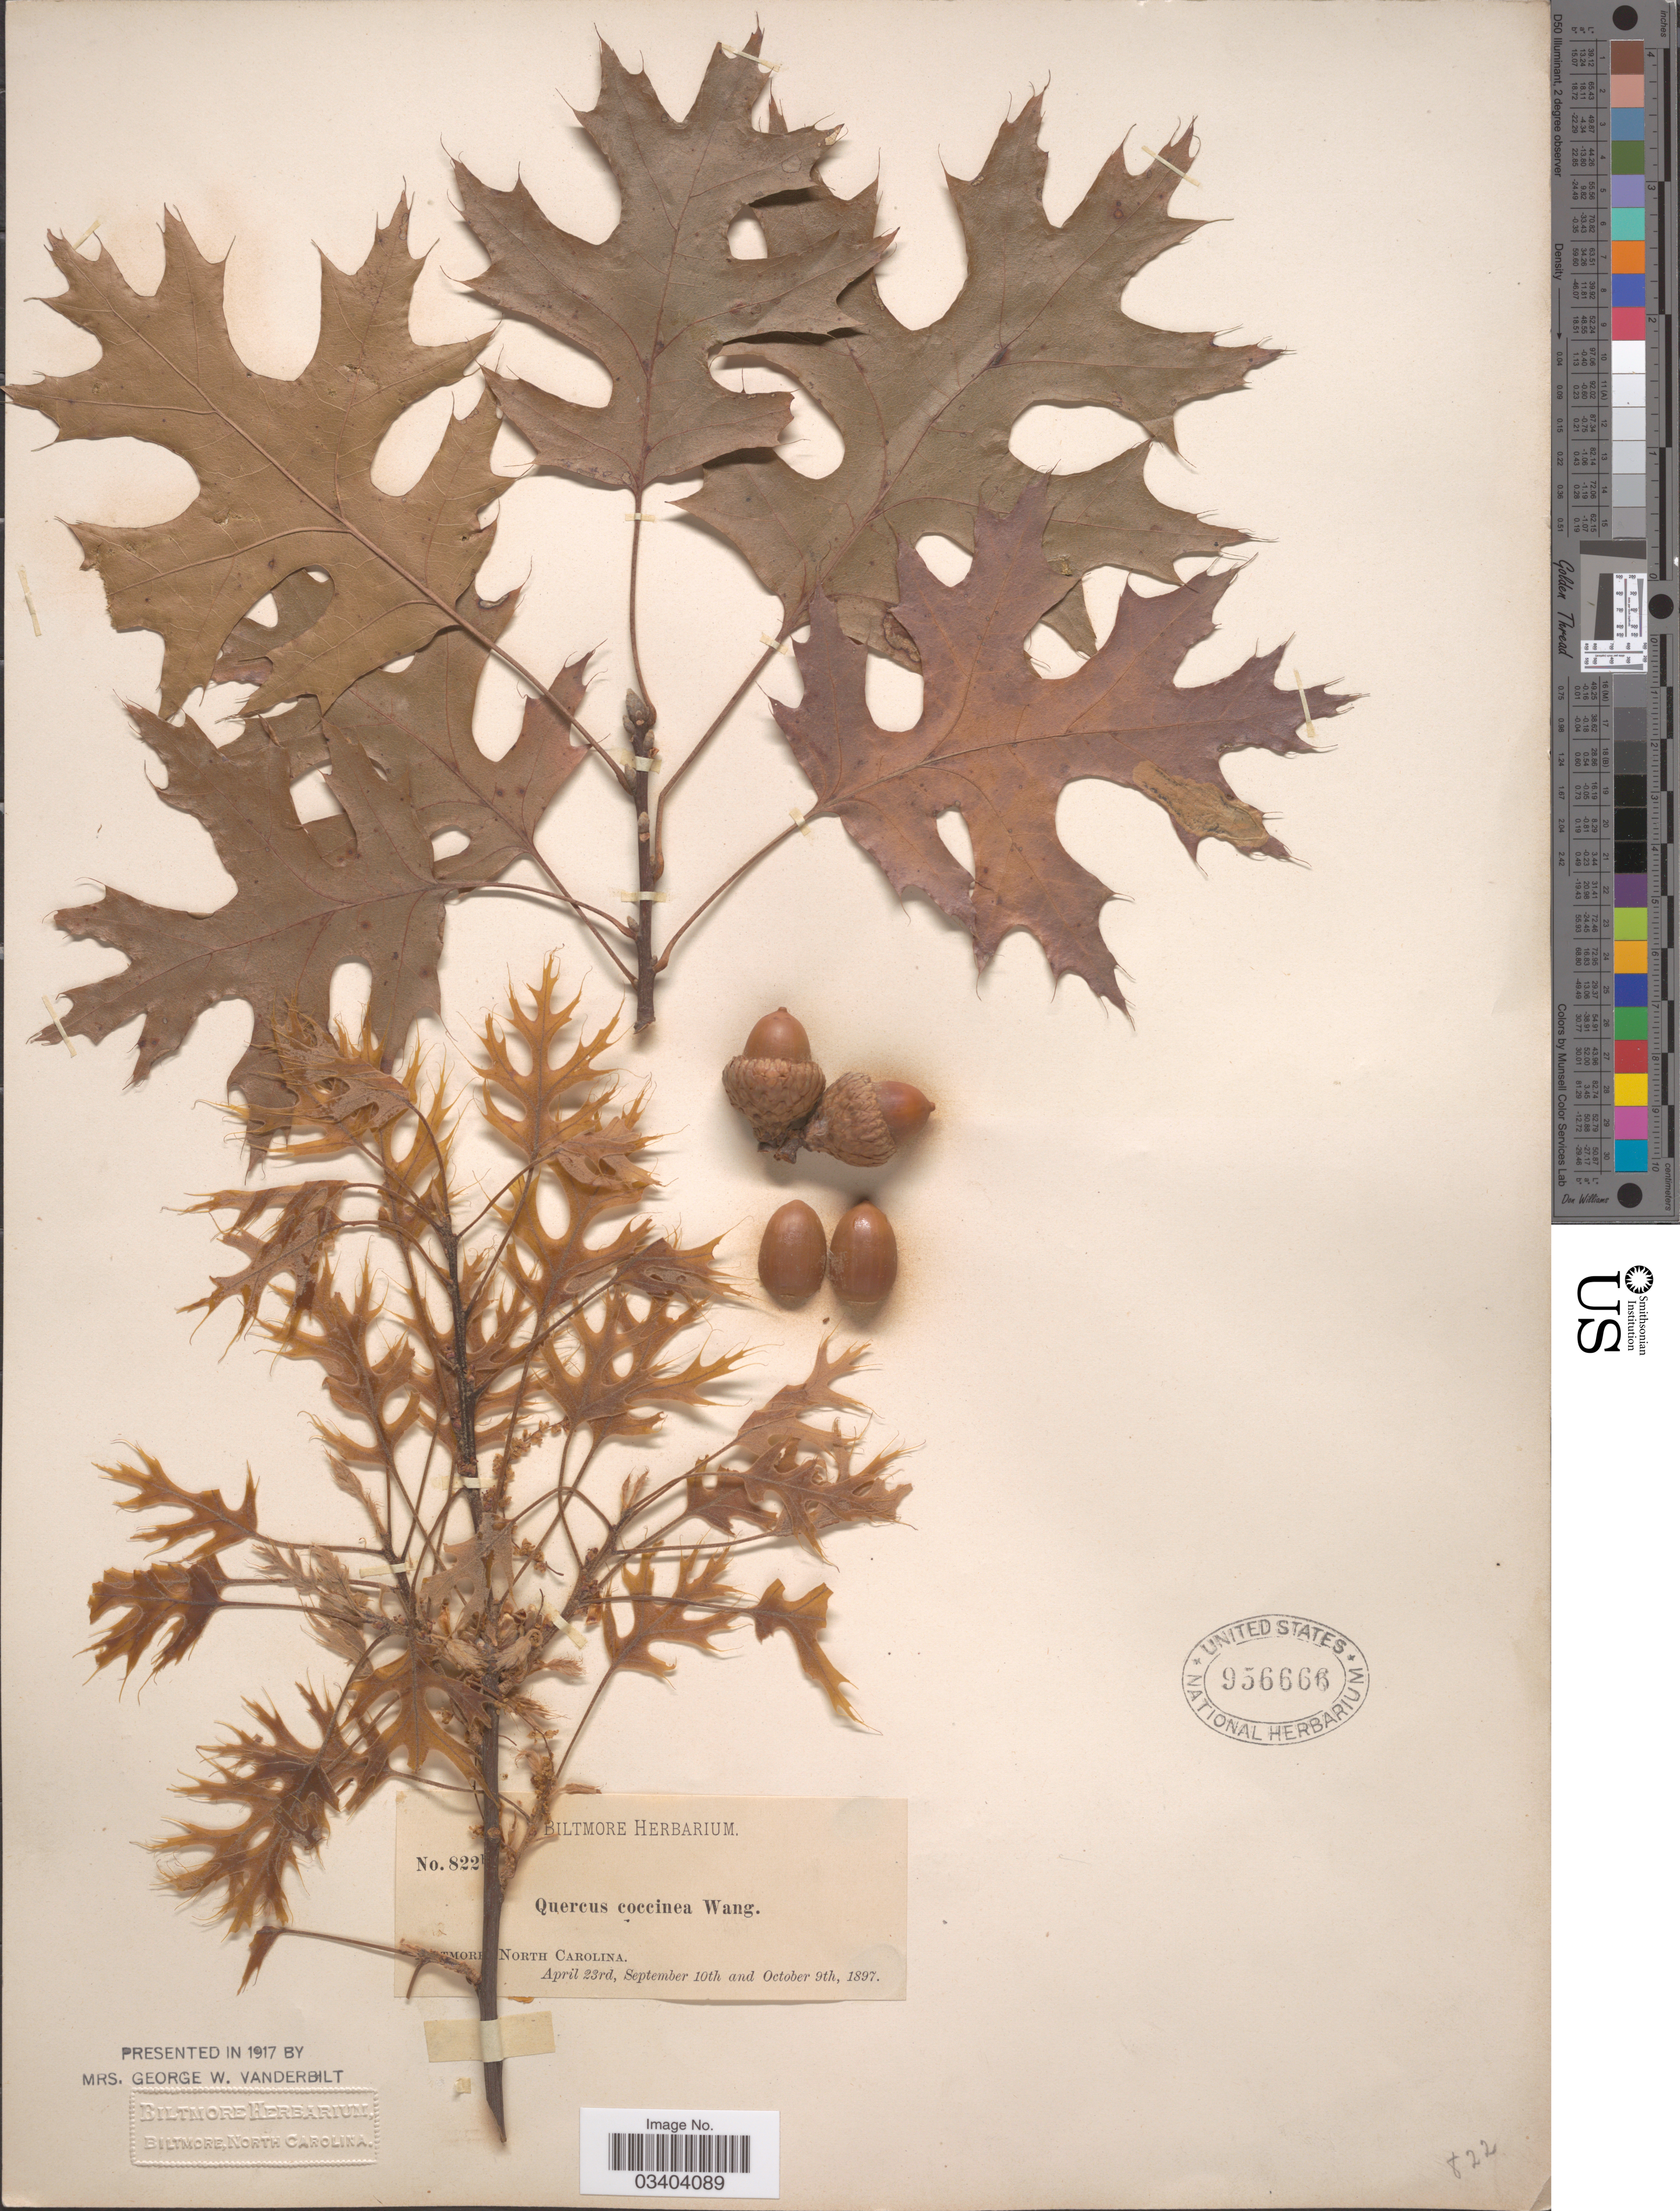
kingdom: Plantae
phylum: Tracheophyta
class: Magnoliopsida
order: Fagales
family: Fagaceae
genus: Quercus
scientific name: Quercus coccinea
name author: Münchh.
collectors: ex herb. Biltmore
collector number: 822b*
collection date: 1897-04-23/1897-10-09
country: United States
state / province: North Carolina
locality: Biltmore.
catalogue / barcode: US 956666